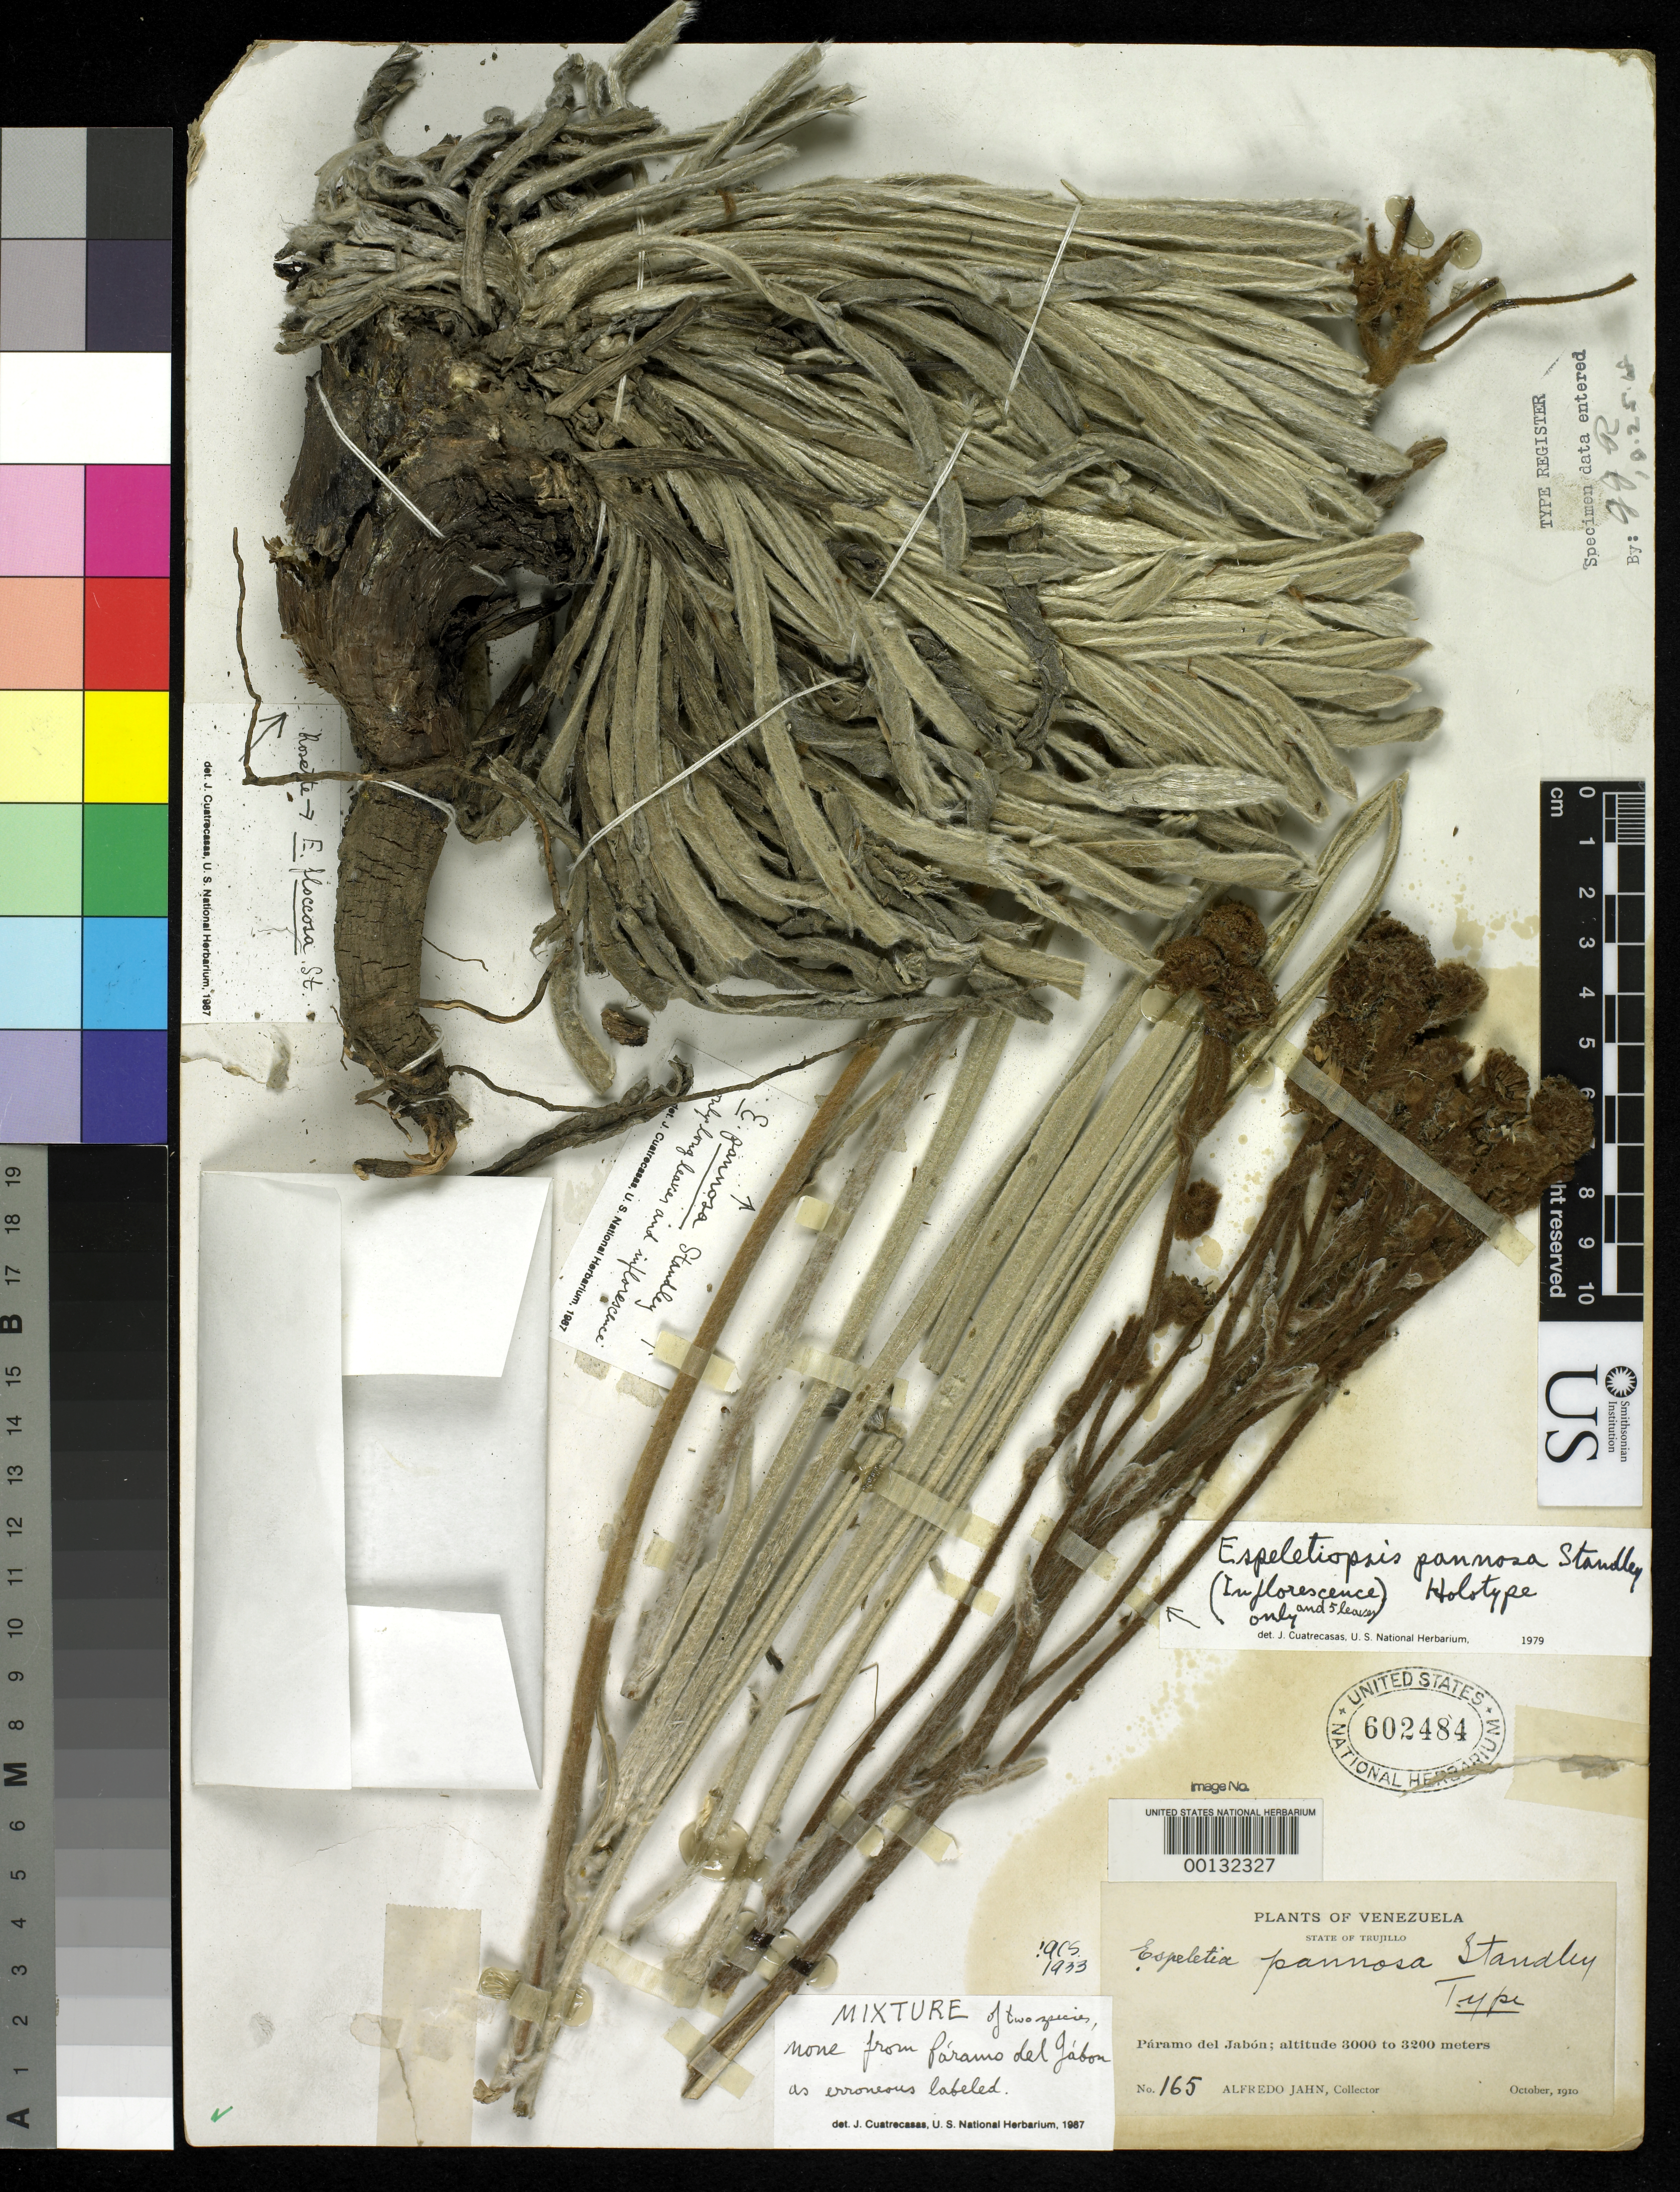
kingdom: Plantae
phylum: Tracheophyta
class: Magnoliopsida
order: Asterales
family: Asteraceae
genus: Espeletia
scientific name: Espeletia pannosa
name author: Standl.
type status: Holotype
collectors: A. Jahn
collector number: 165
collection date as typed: Oct 1910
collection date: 1910-10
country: Venezuela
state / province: Trujillo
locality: Páramo del Jabon.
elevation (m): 3000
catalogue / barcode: US 602484